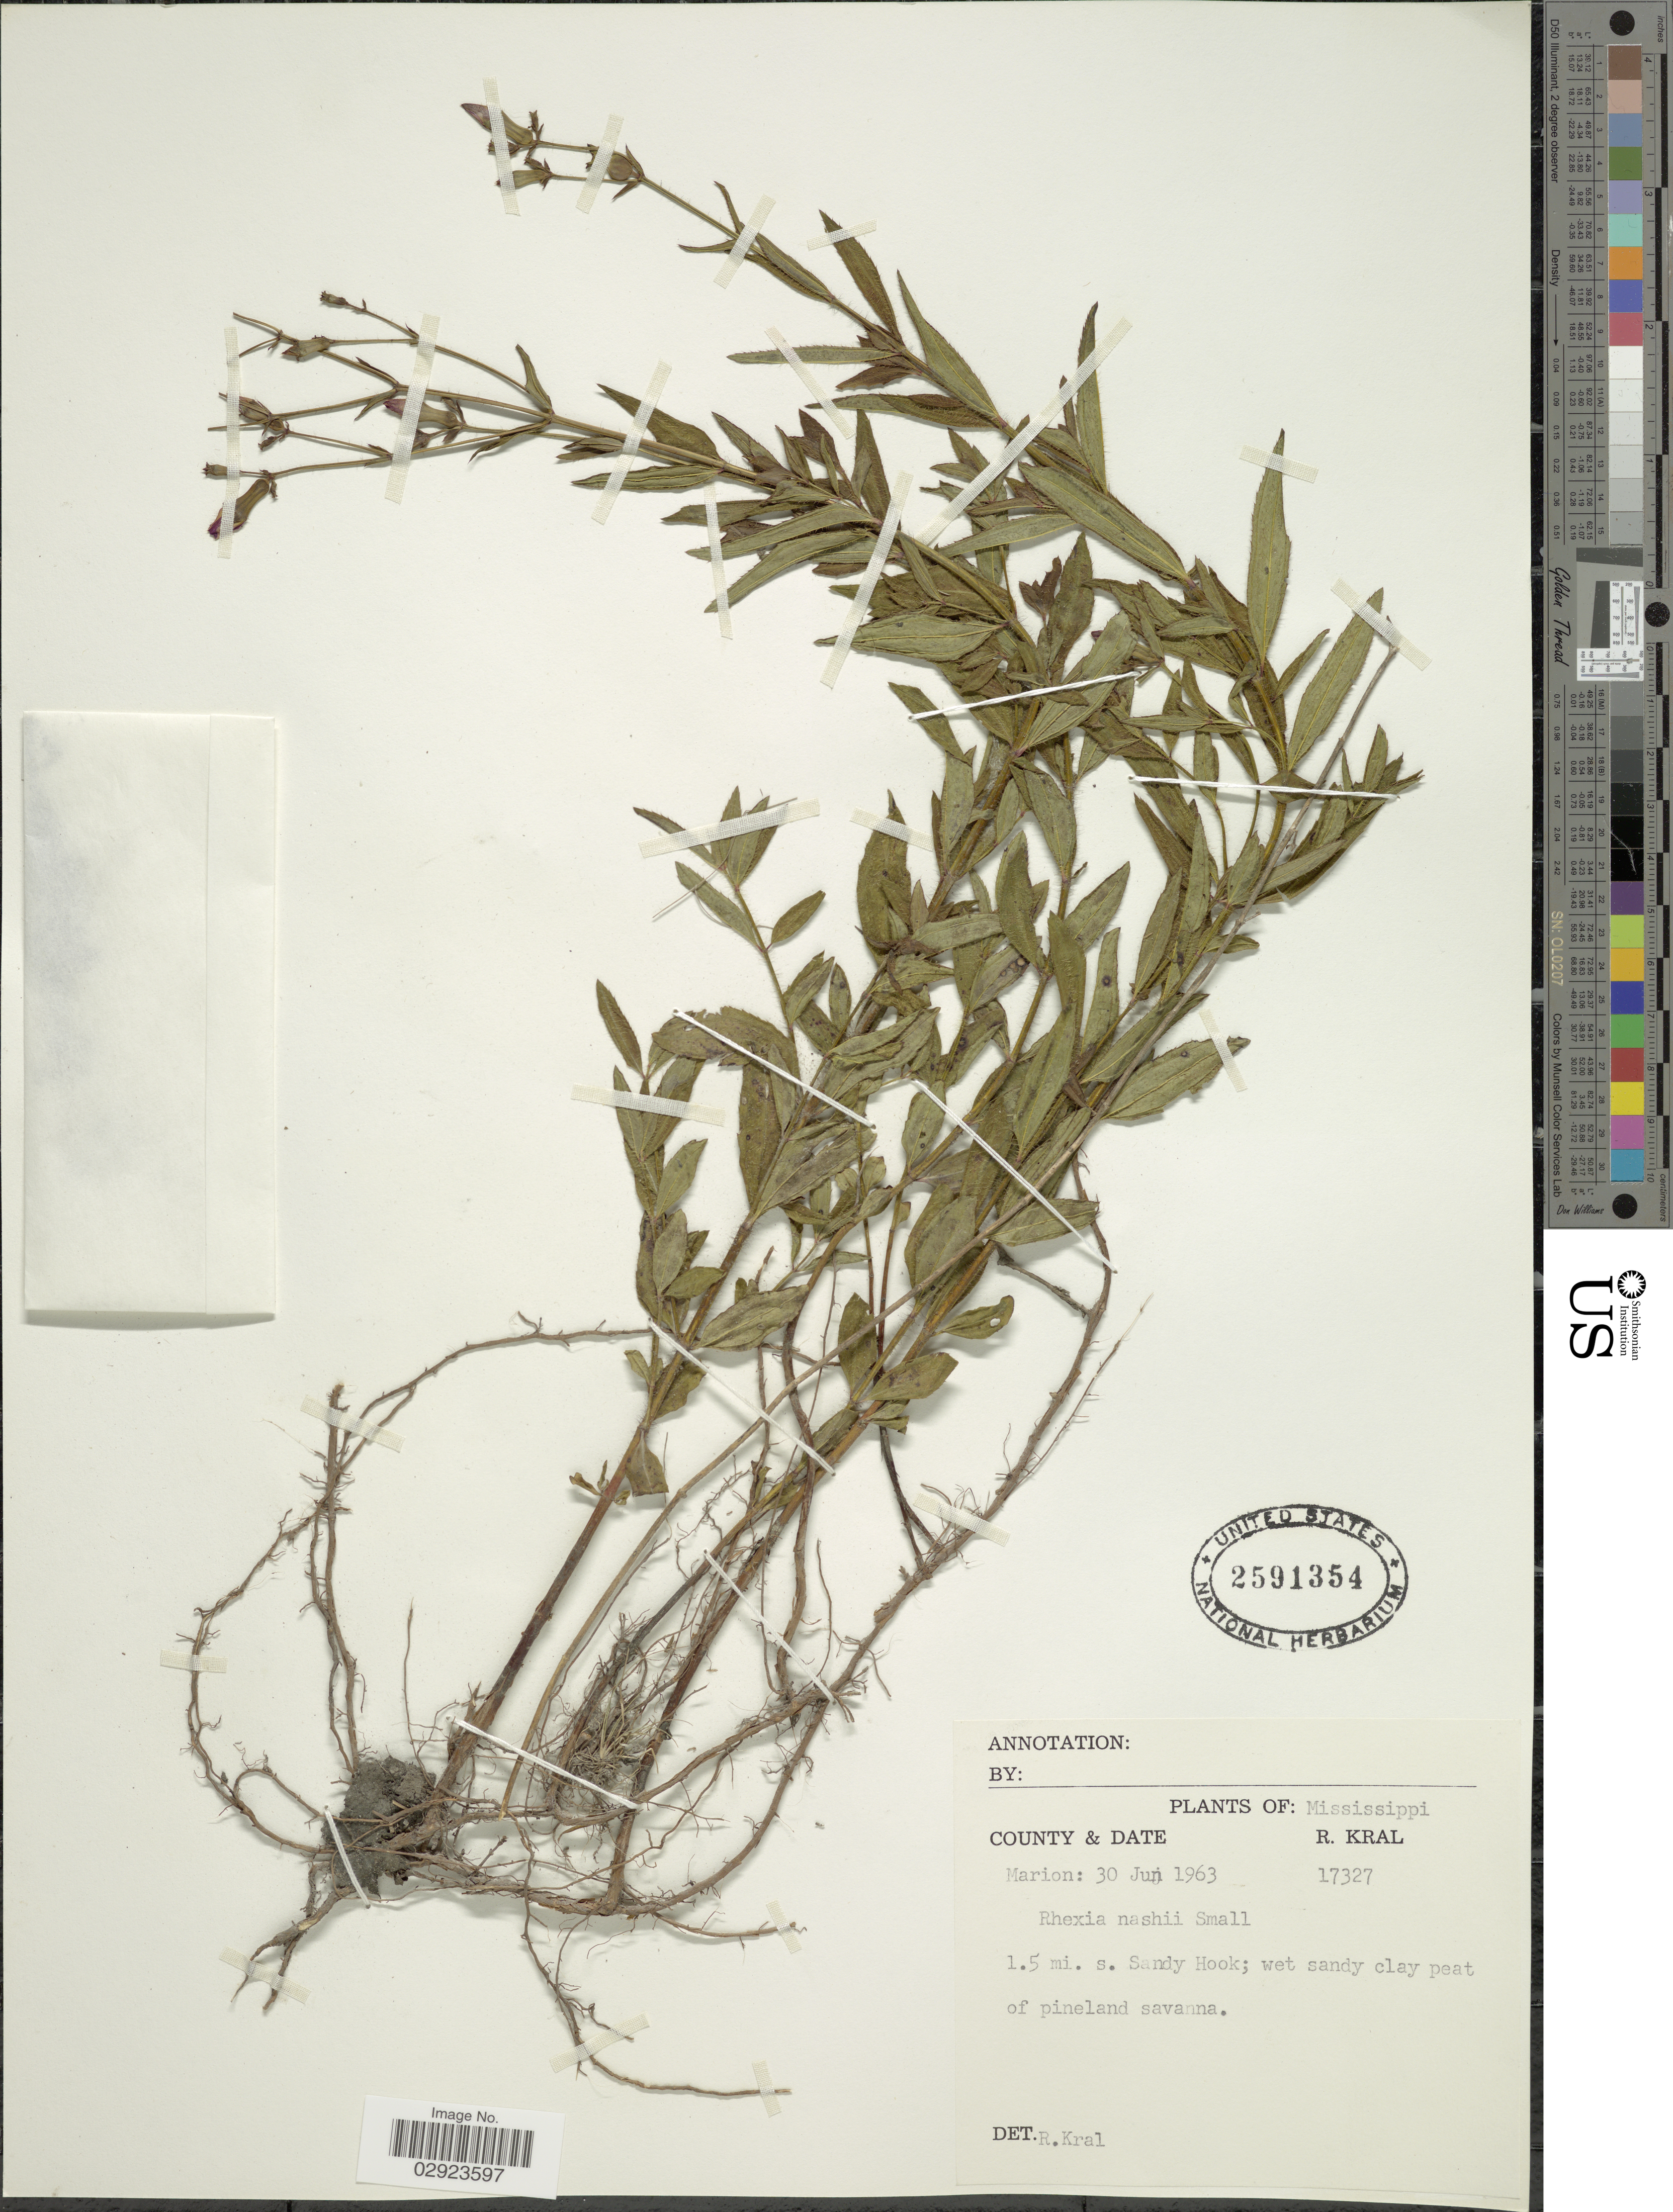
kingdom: Plantae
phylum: Tracheophyta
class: Magnoliopsida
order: Myrtales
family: Melastomataceae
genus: Rhexia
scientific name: Rhexia nashii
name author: Small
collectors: R. Kral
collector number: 17327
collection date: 1963-06-30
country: United States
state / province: Mississippi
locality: Marion. 1.5 mi. s. Sandy Hook.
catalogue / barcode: US 2591354